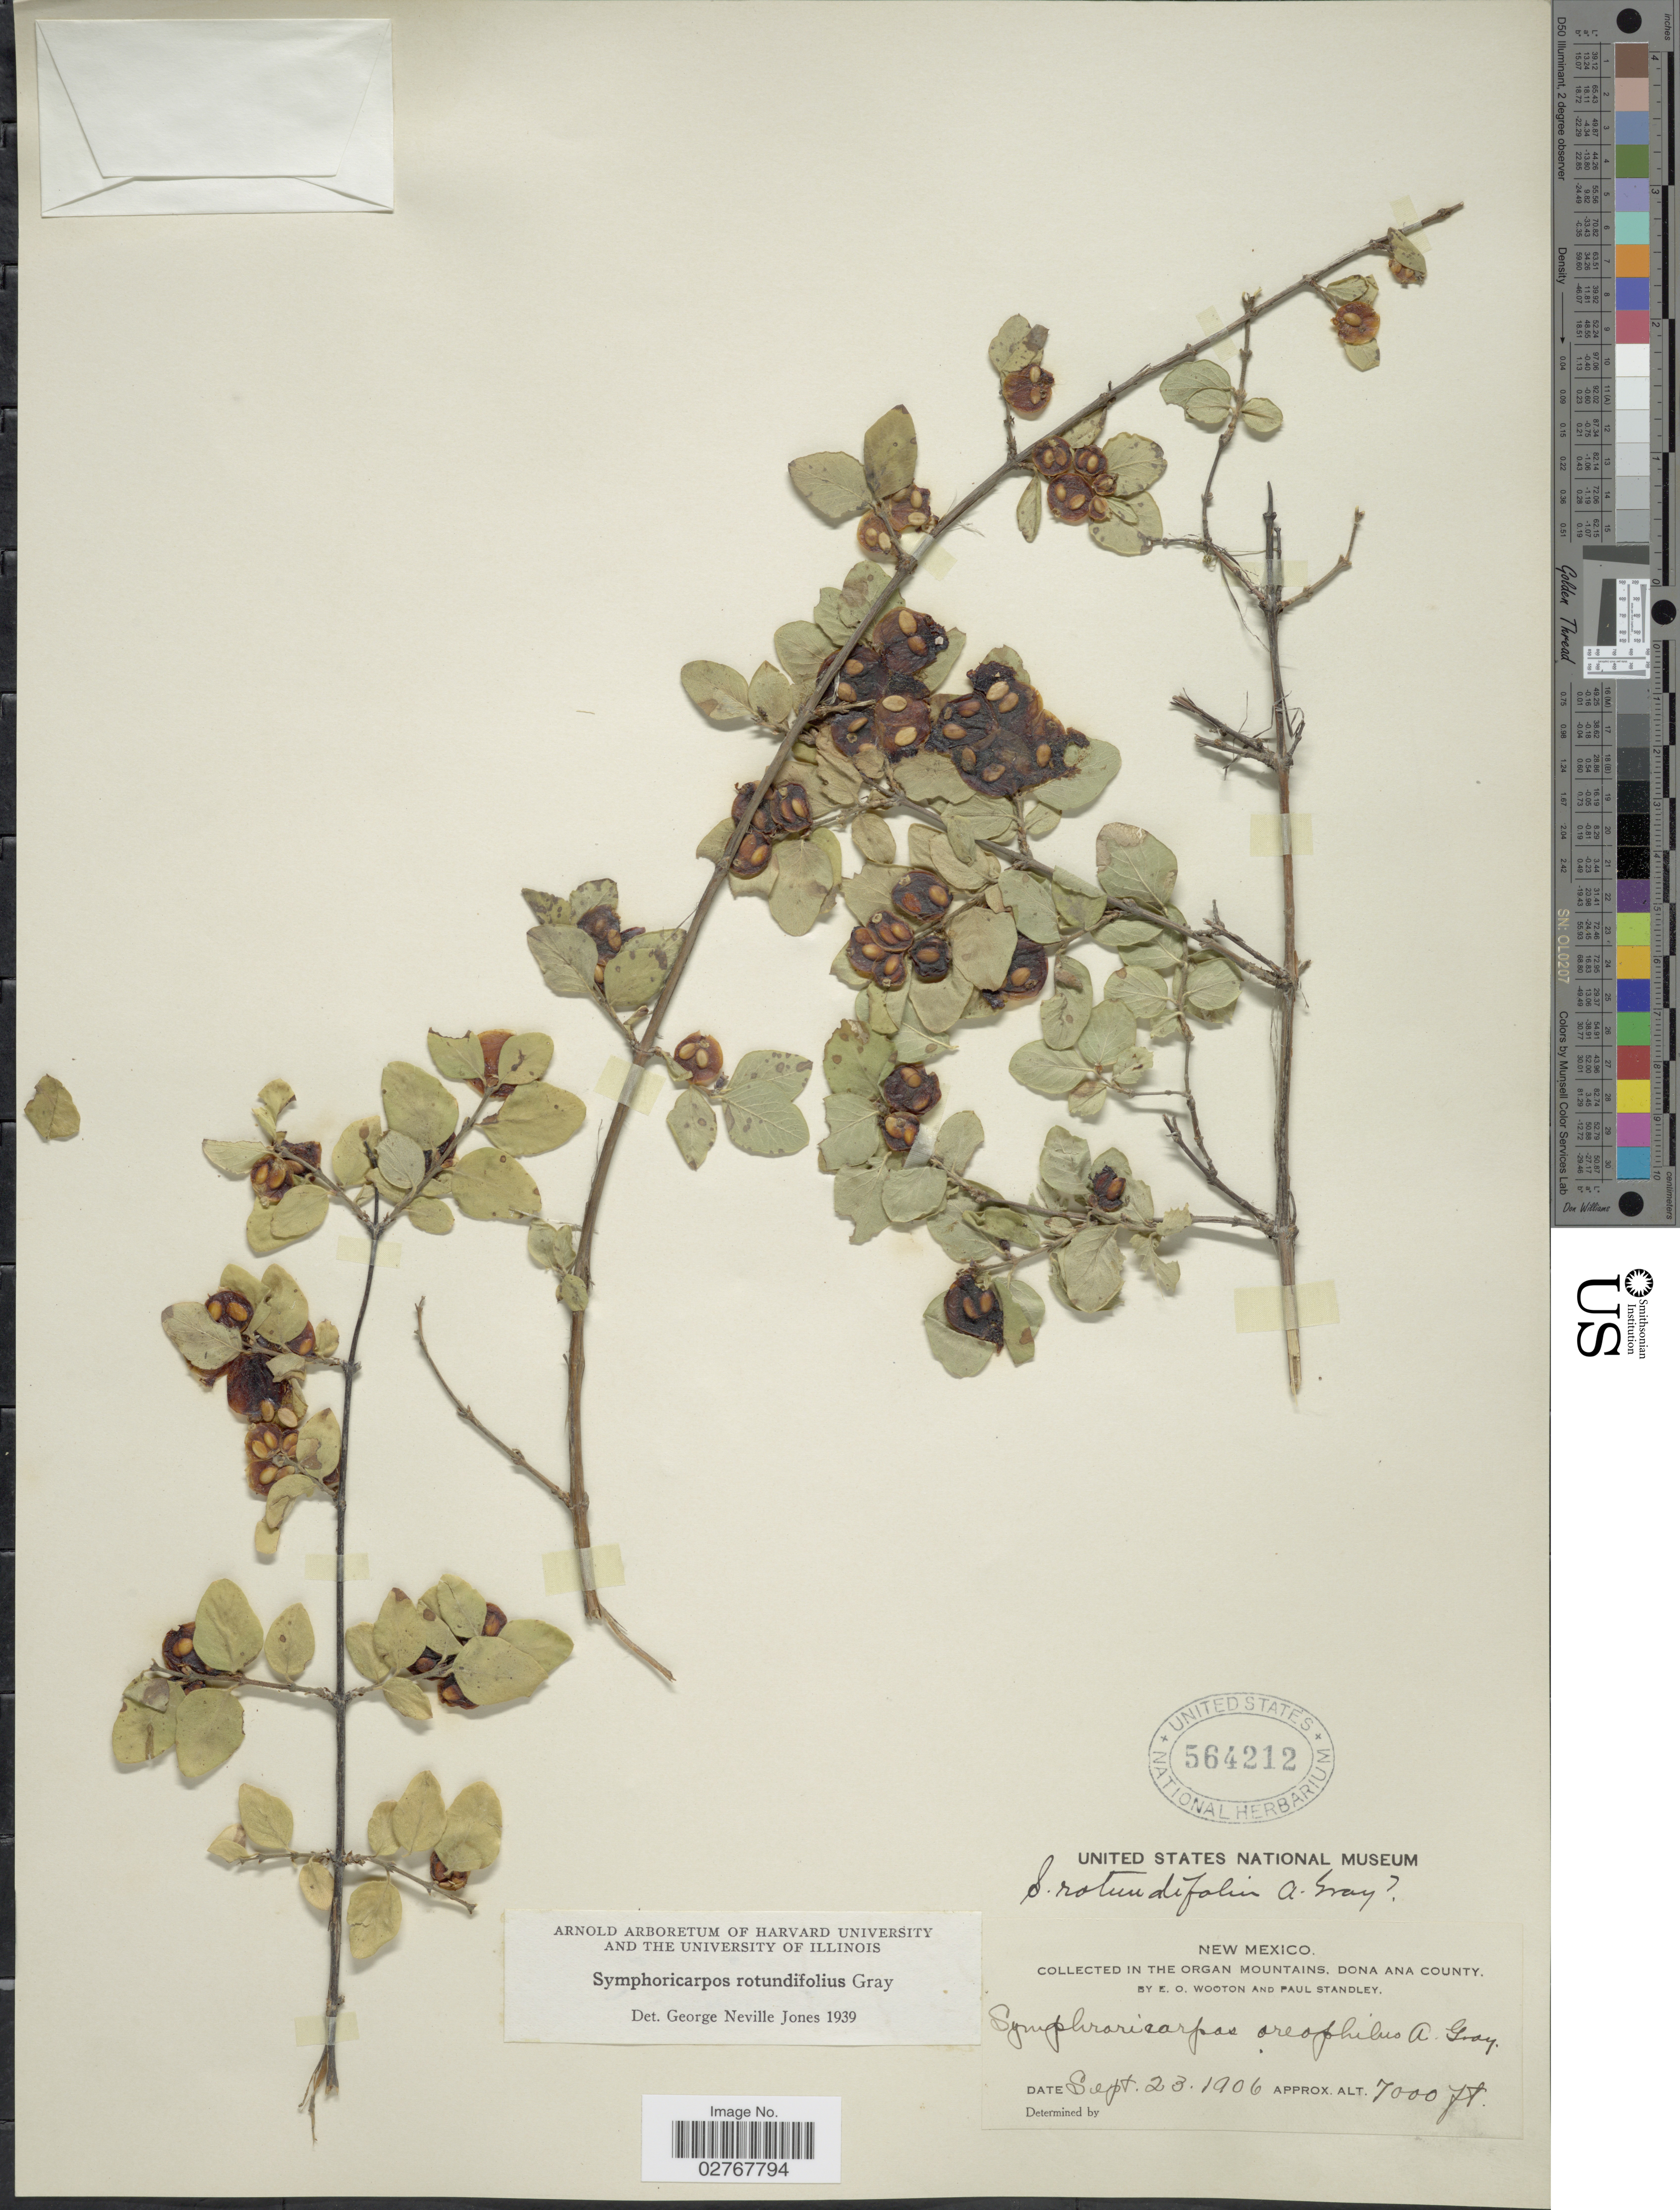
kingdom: Plantae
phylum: Tracheophyta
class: Magnoliopsida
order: Dipsacales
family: Caprifoliaceae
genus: Symphoricarpos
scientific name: Symphoricarpos rotundifolius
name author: A. Gray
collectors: E. O. Wooton & P. C. Standley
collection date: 1906-09-23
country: United States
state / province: New Mexico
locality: In the Organ Mountains, Dona Ana County.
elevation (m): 2134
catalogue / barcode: US 564212